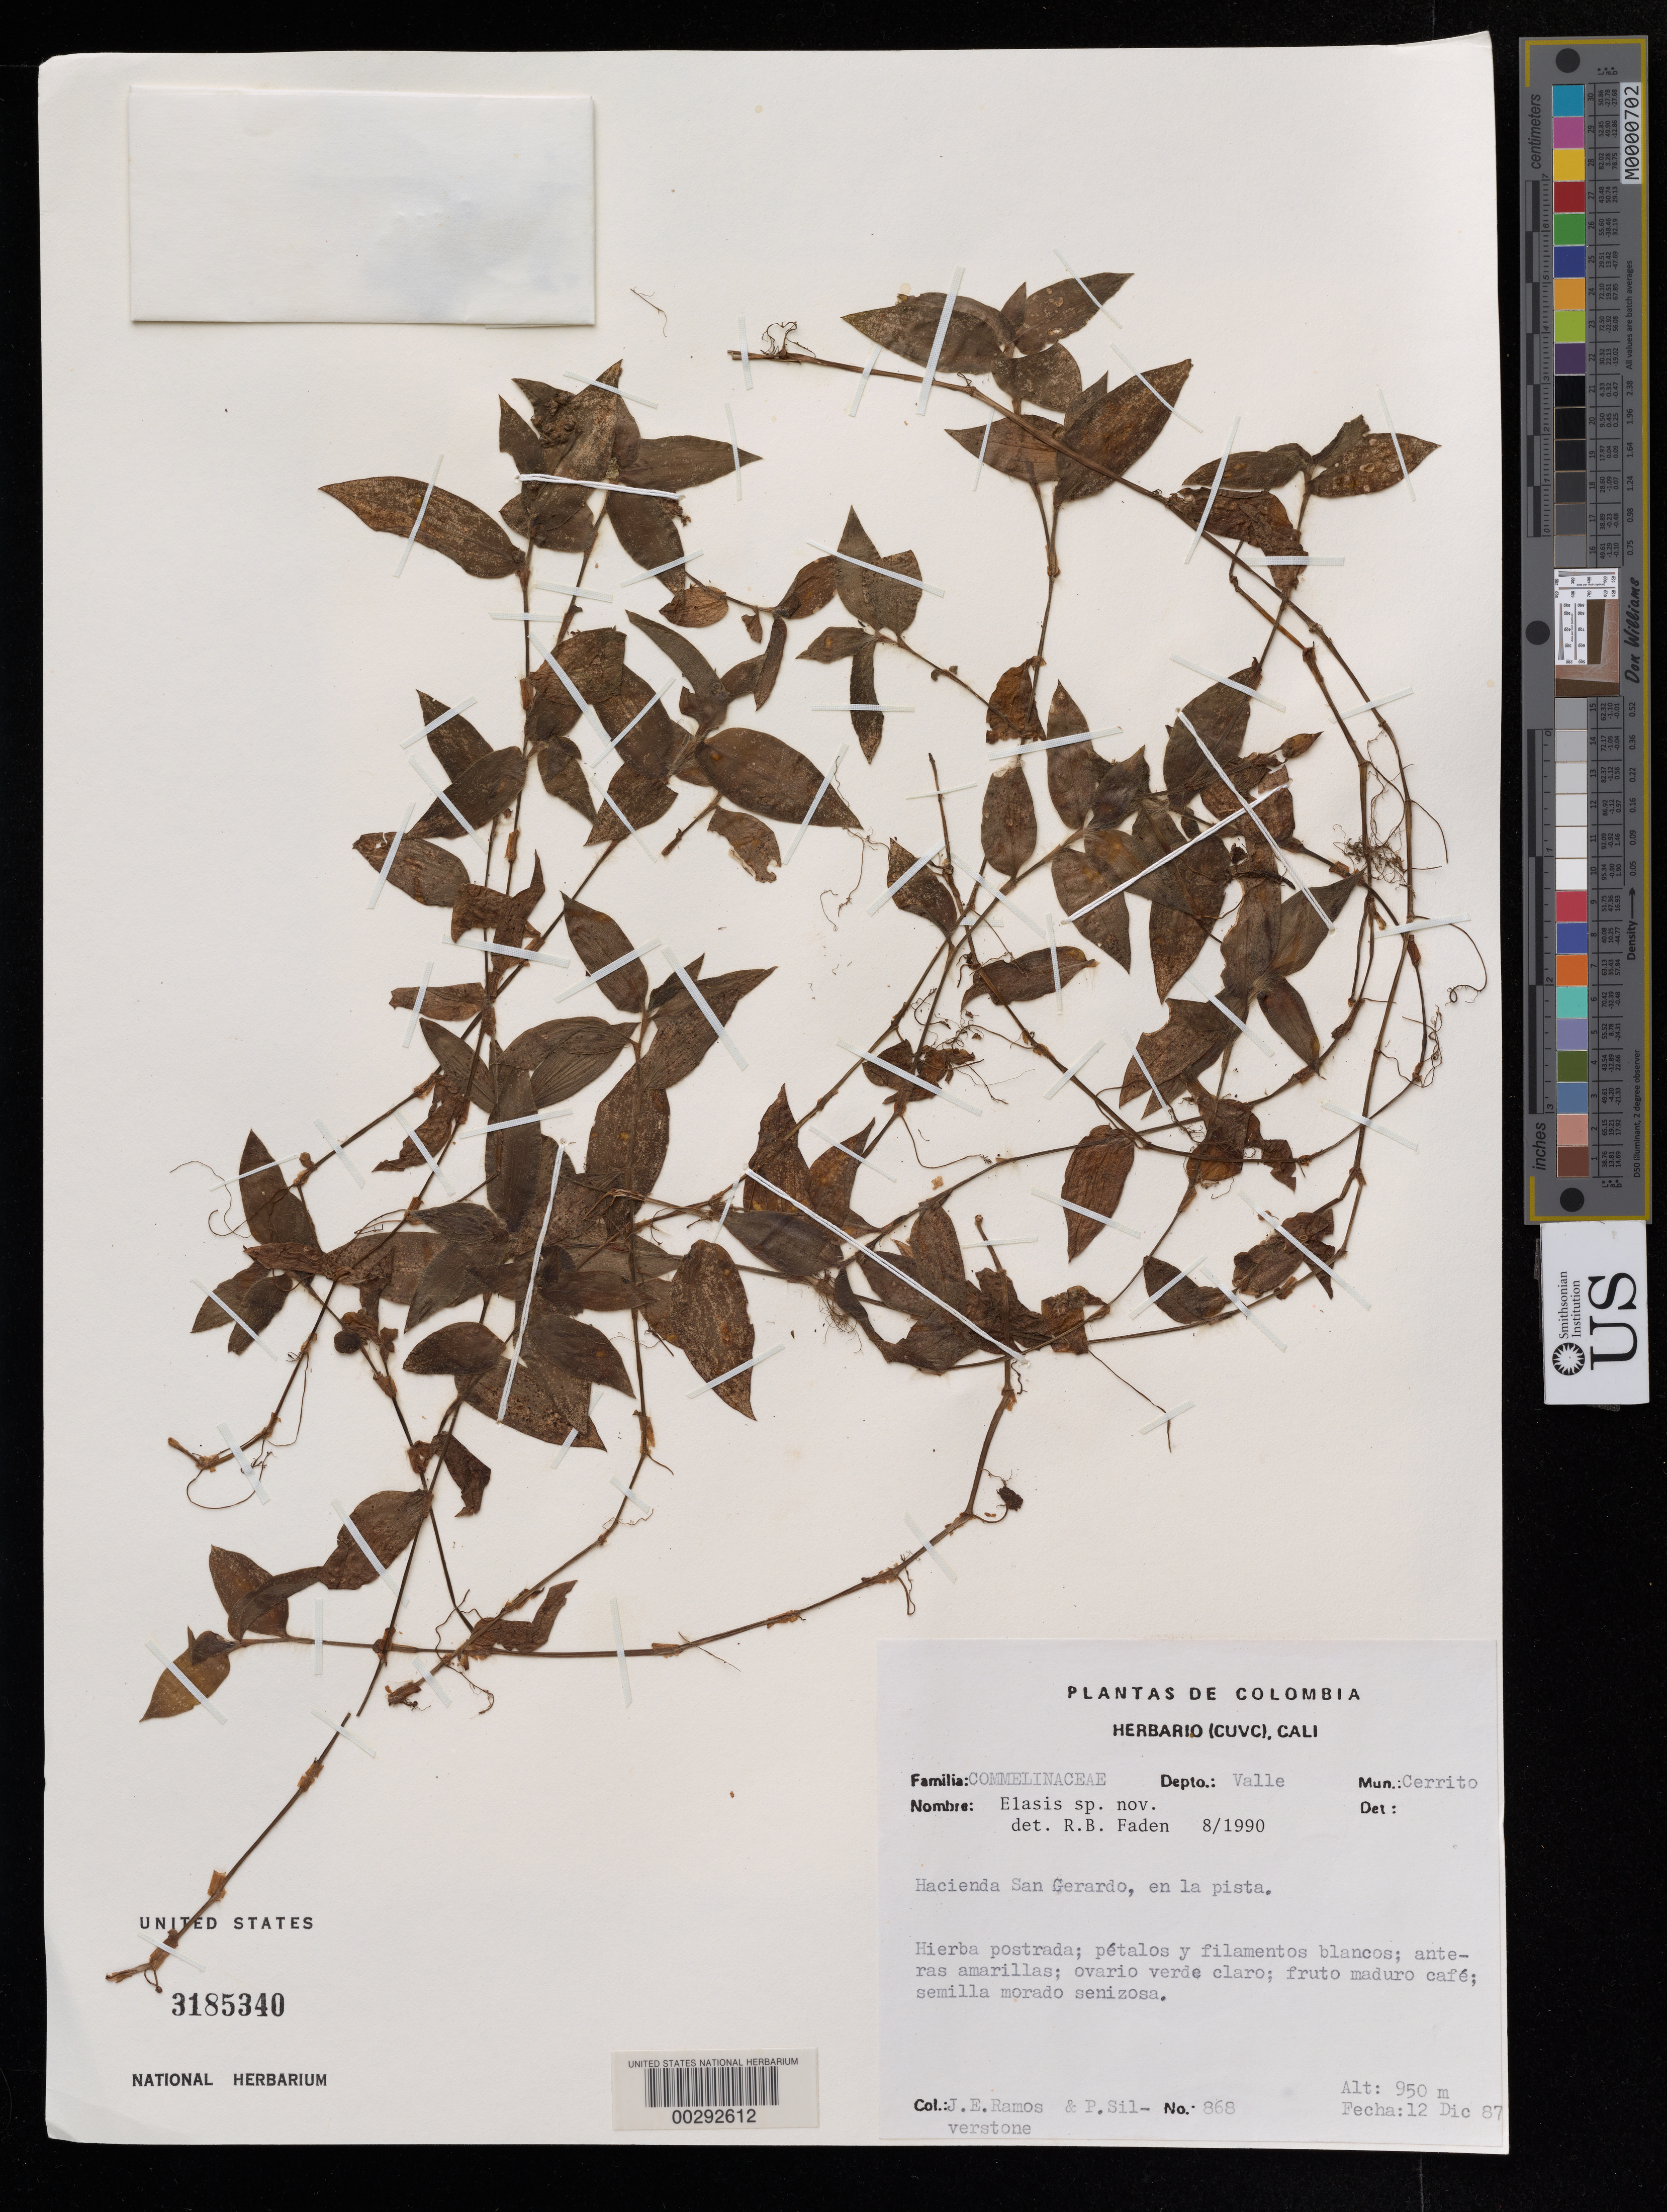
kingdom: Plantae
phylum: Tracheophyta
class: Liliopsida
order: Commelinales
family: Commelinaceae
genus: Elasis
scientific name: Elasis sp.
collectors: J. E. Ramos & P. A. Silverstone-Sopkin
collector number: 868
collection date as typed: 12 Dec 1987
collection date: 1987-12-12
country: Colombia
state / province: Valle del Cauca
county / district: El Cerrito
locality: Hacienda San Gerardo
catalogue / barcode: US 3185340